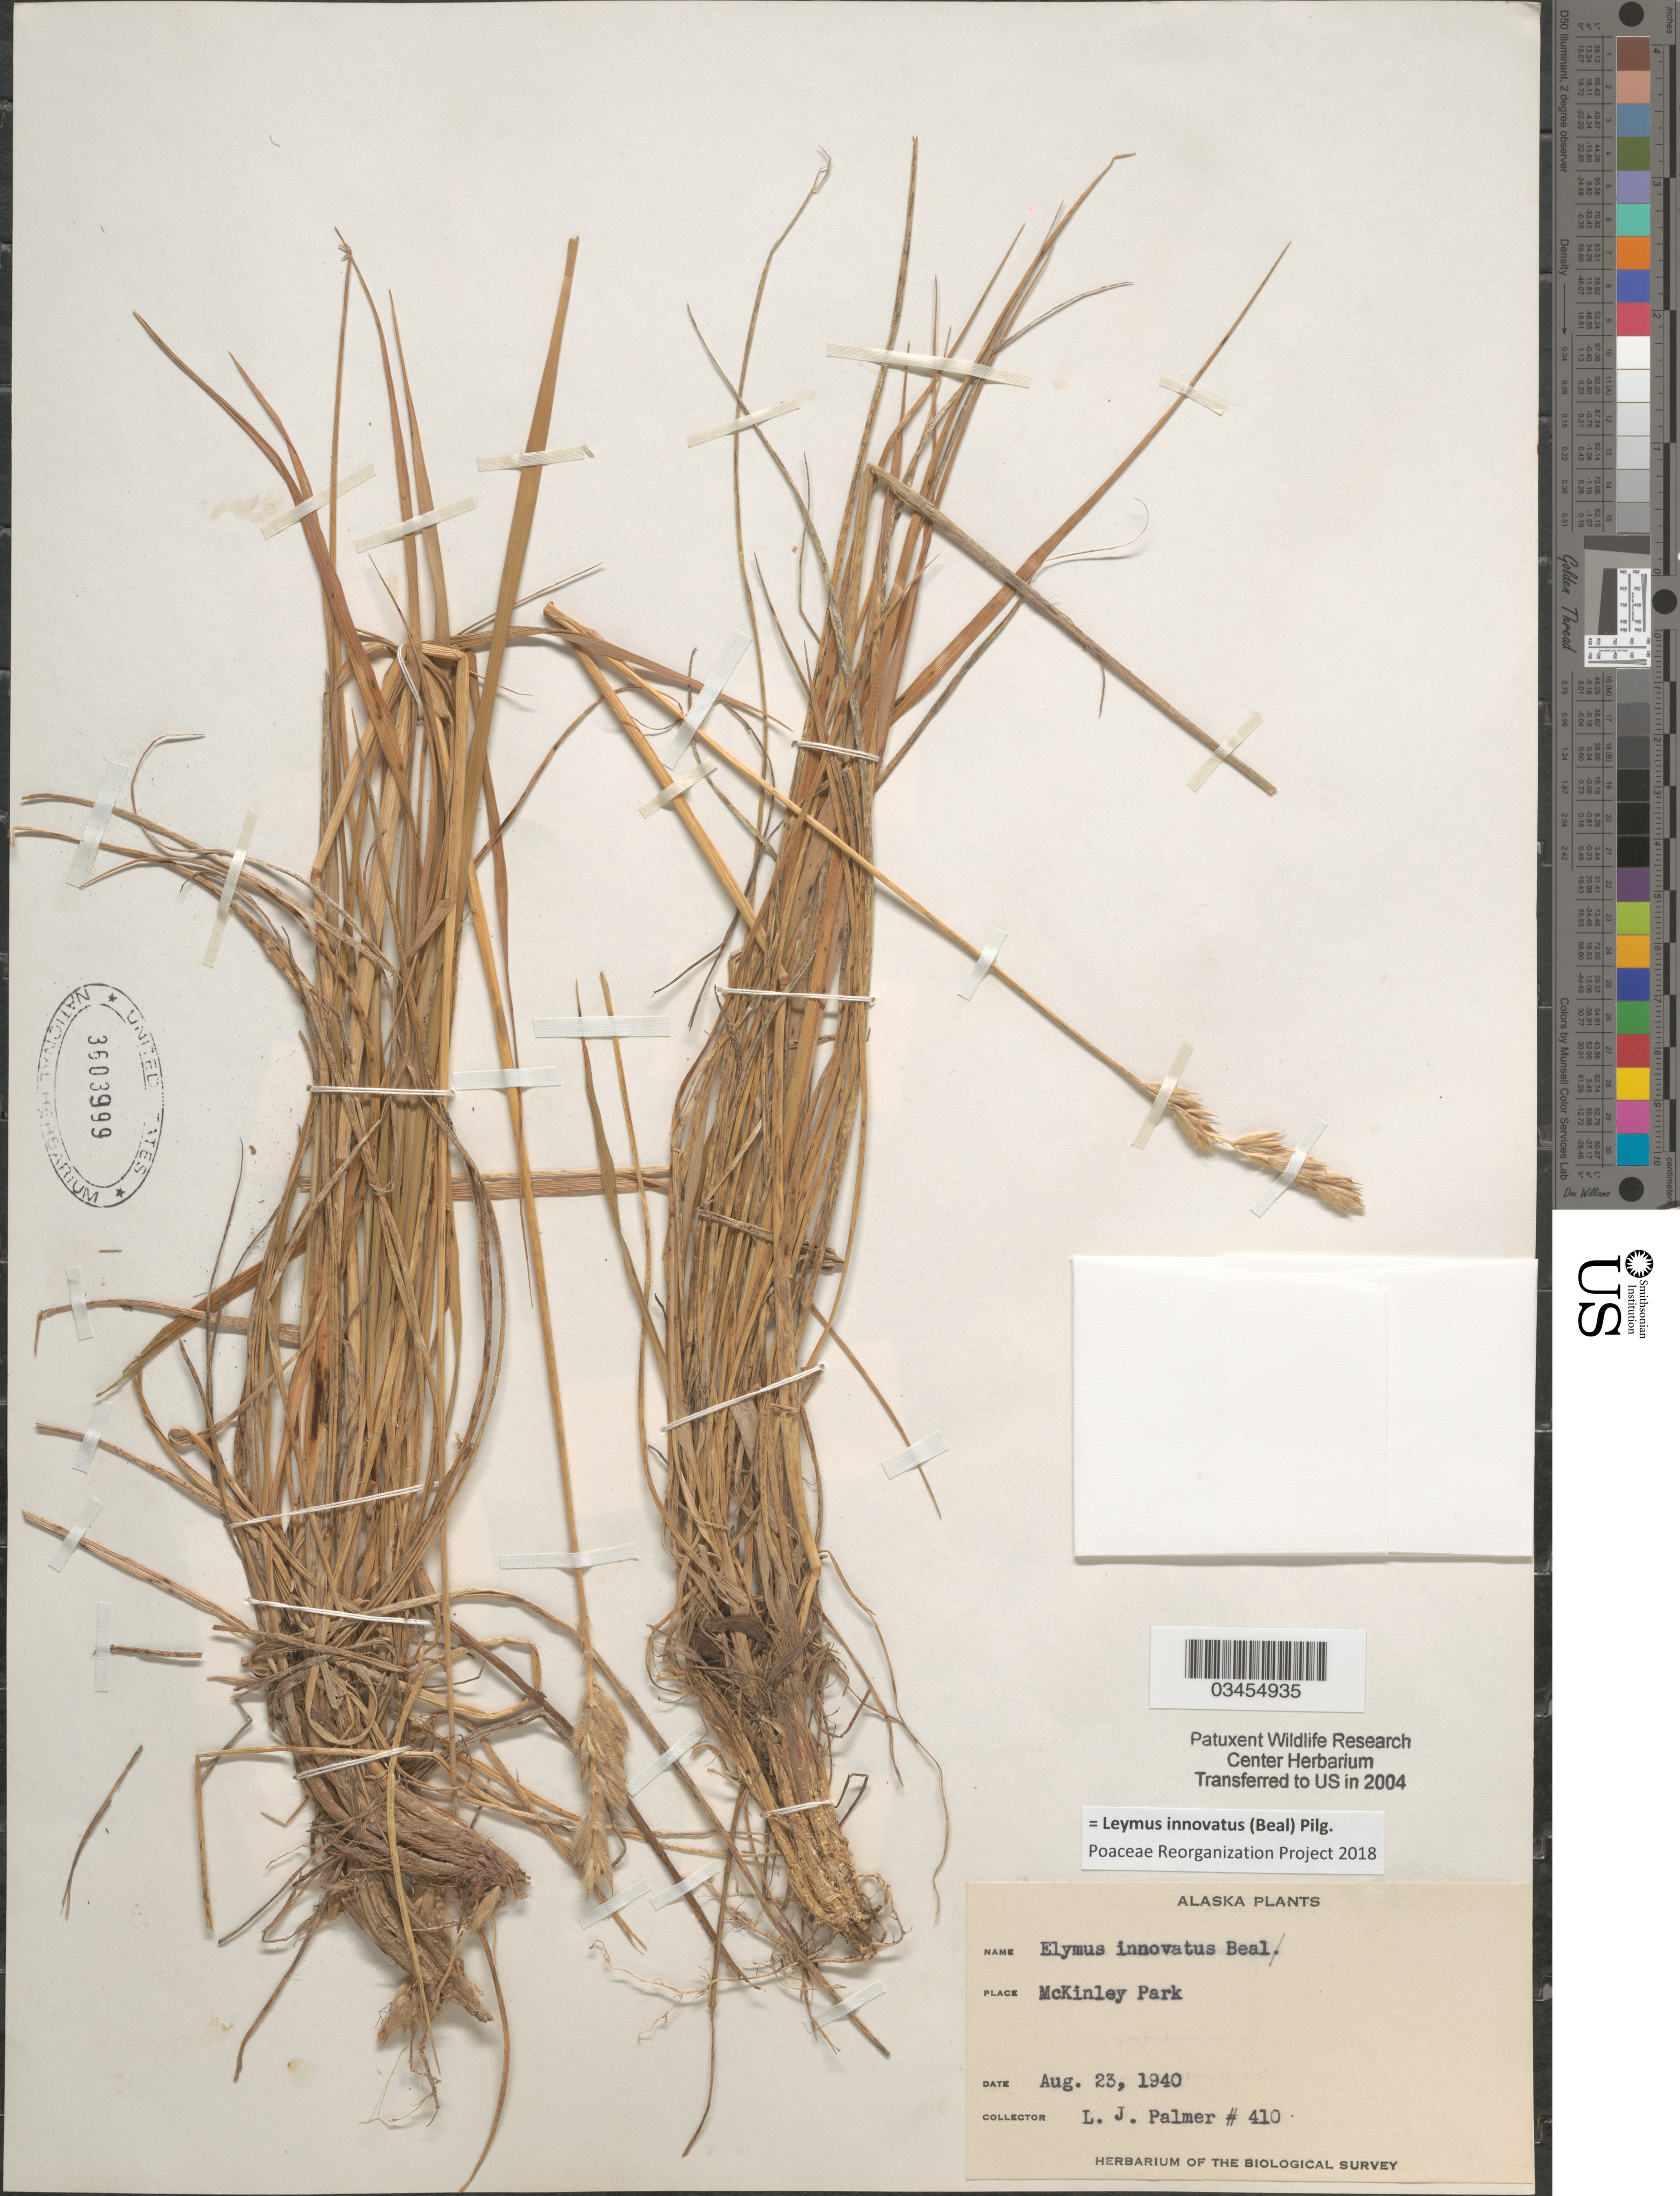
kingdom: Plantae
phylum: Tracheophyta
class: Liliopsida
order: Poales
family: Poaceae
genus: Leymus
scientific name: Leymus innovatus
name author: (W.J. Beal) Pilg.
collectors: L. J. Palmer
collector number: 410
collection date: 1940-08-23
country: United States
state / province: Alaska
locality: McKinley Park. The Biological Survey.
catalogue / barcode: US 3603999